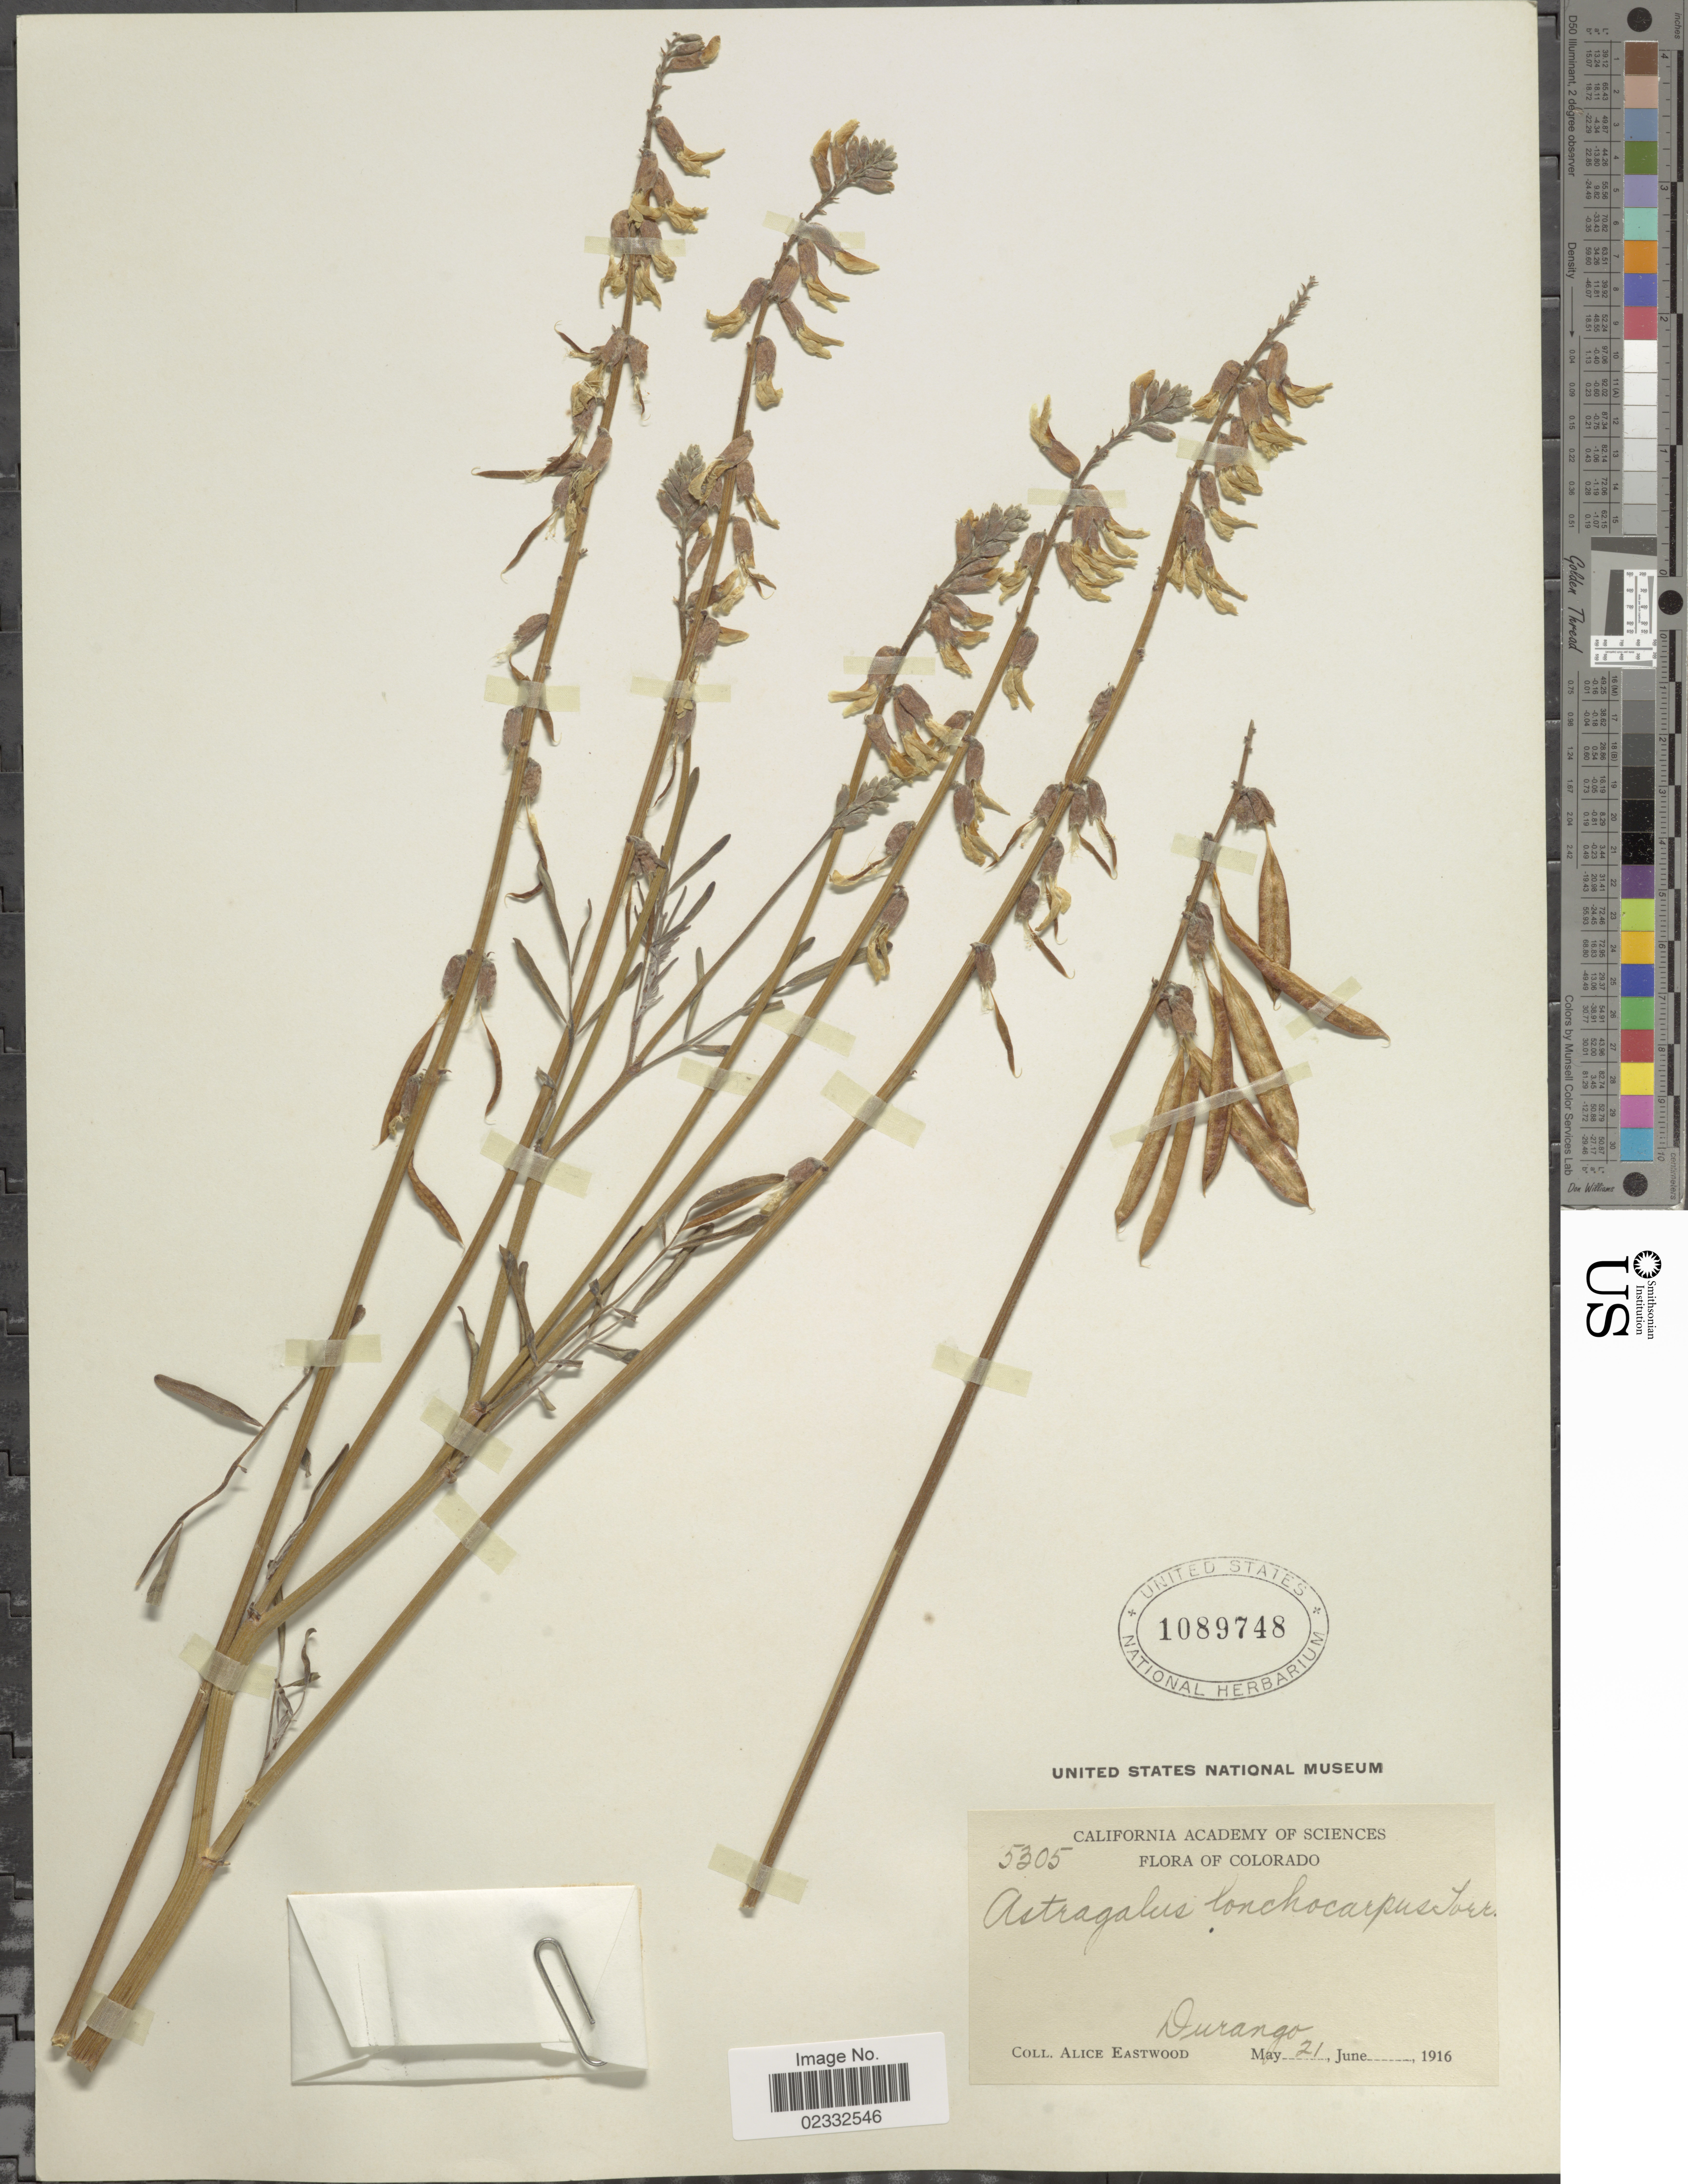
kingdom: Plantae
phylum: Tracheophyta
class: Magnoliopsida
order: Fabales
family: Fabaceae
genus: Astragalus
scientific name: Astragalus lonchocarpus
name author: Torr.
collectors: A. Eastwood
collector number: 5305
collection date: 1916-05-21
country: United States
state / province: Colorado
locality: Durango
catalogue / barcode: US 1089748